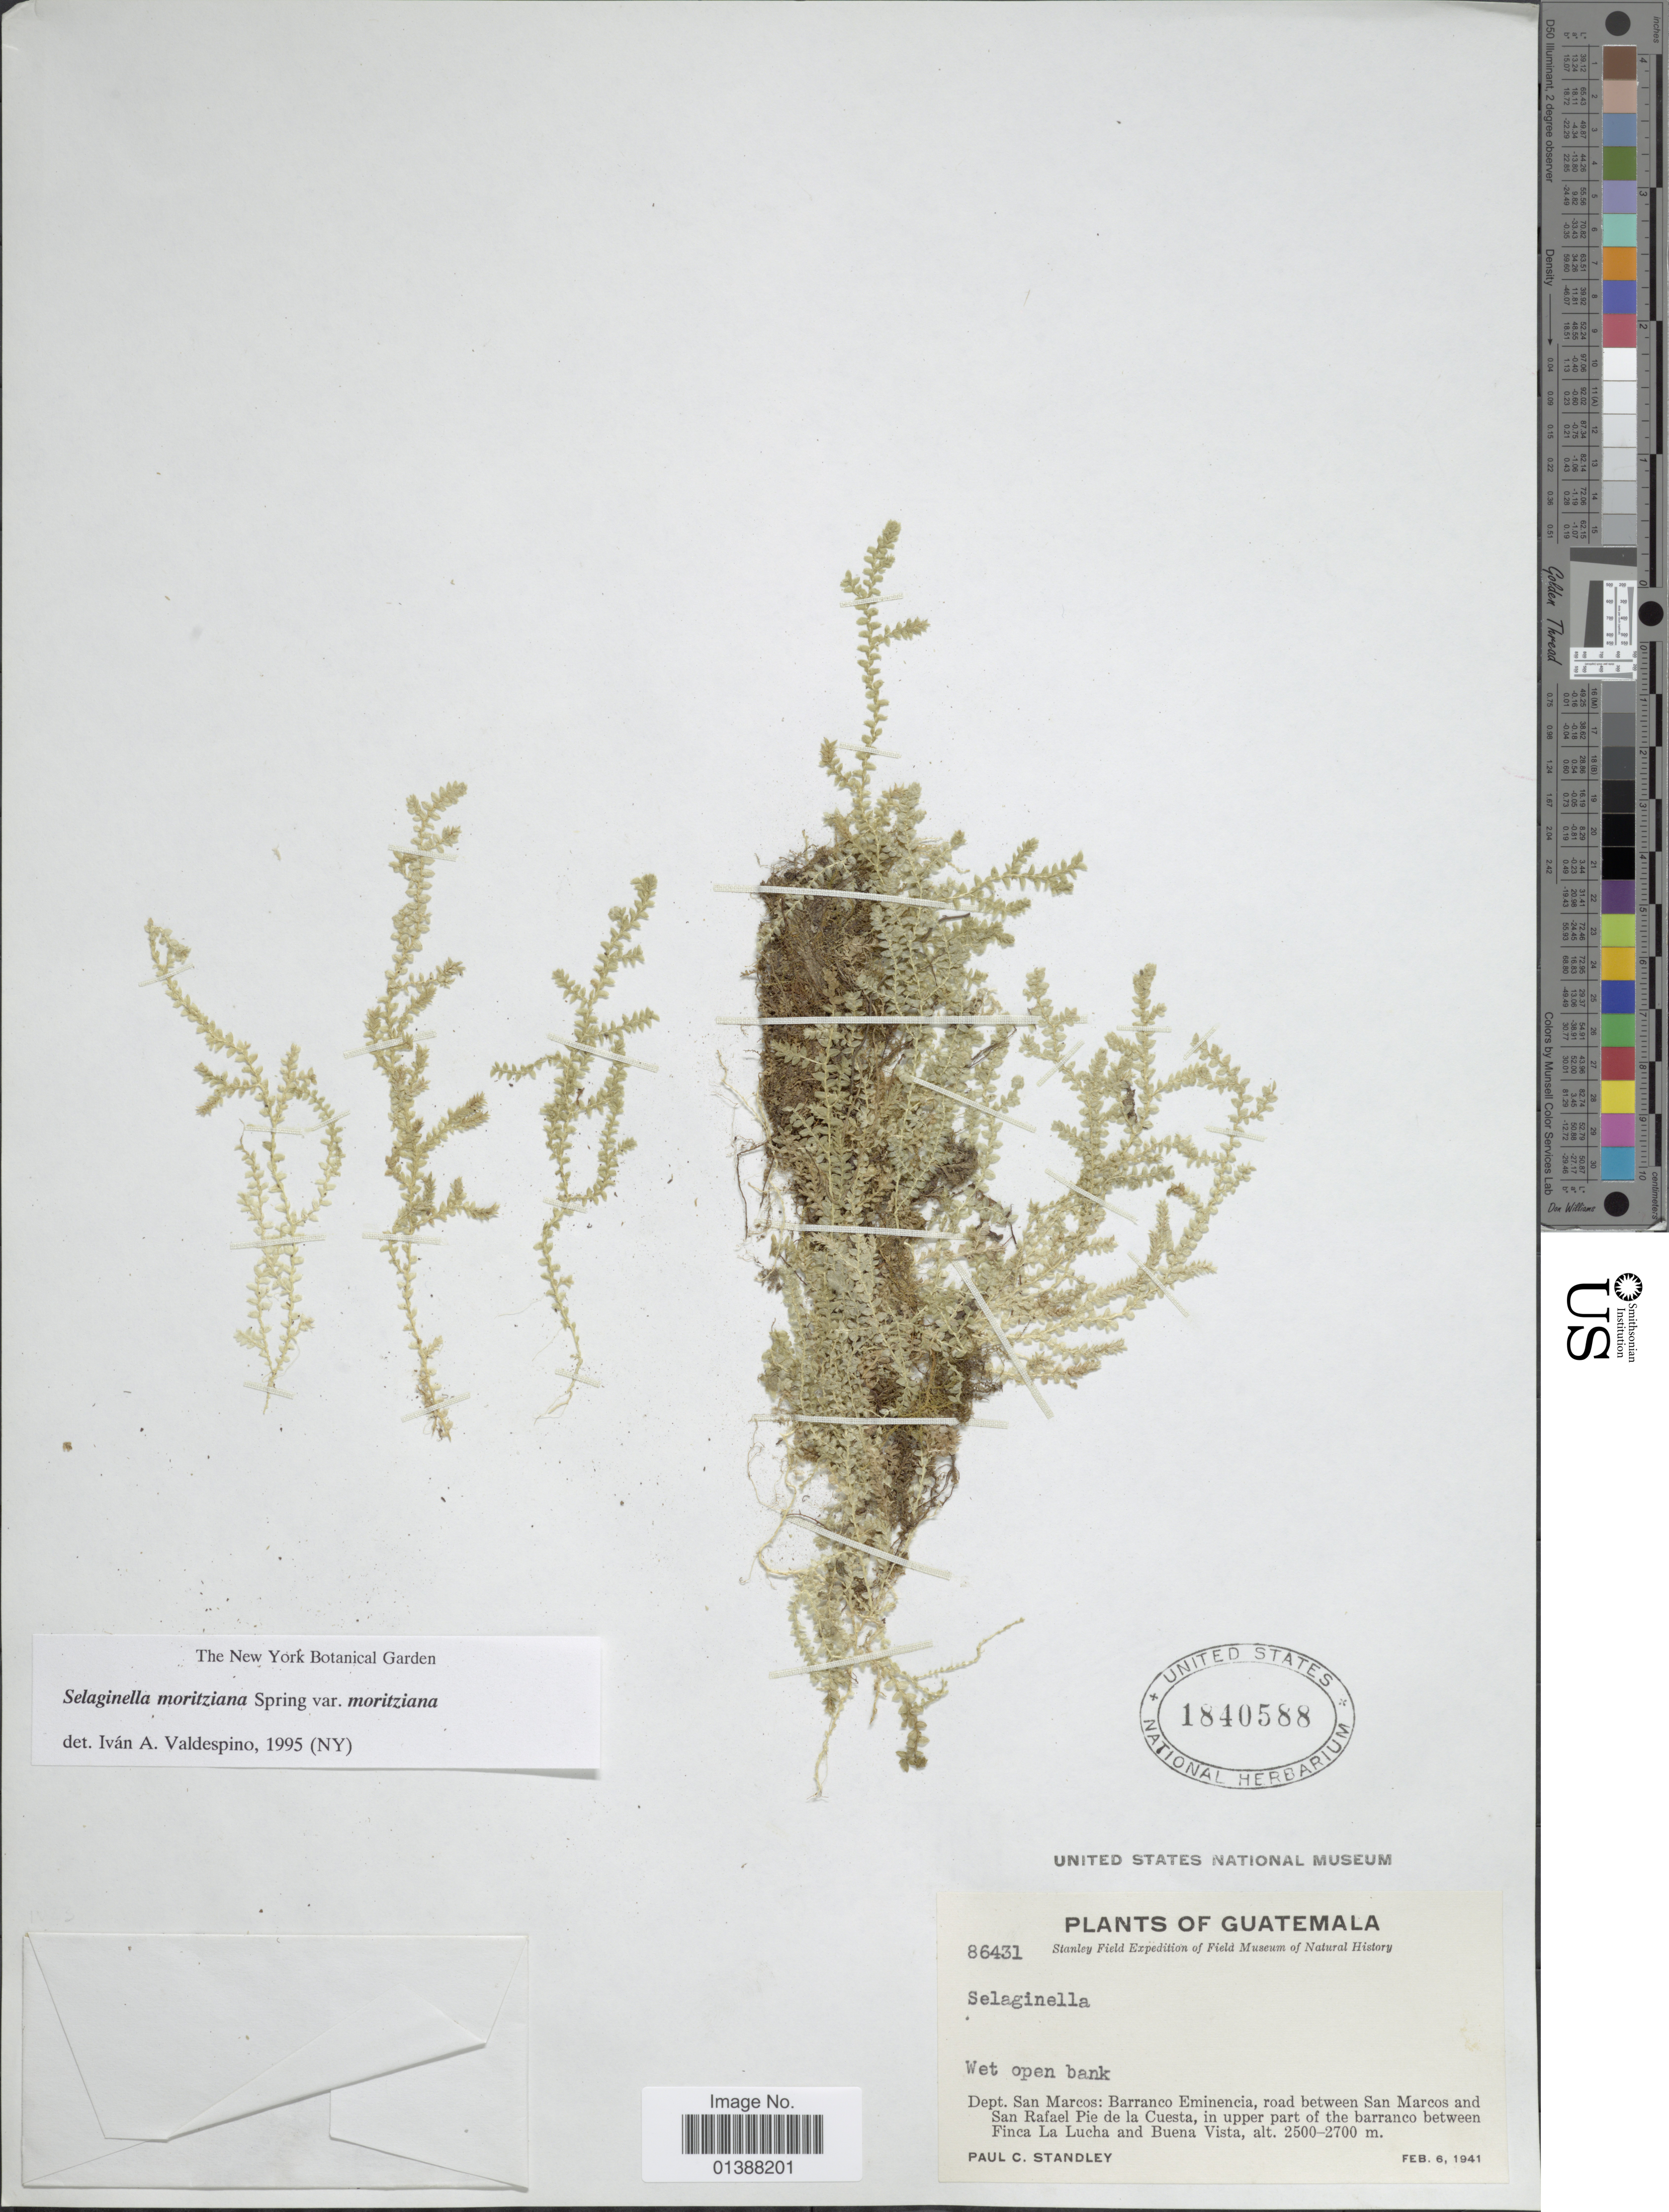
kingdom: Plantae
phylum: Tracheophyta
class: Lycopodiopsida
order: Selaginellales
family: Selaginellaceae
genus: Selaginella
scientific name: Selaginella moritziana var. moritziana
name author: Spring ex Klotzsch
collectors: P. C. Standley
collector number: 86431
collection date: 1941-02-06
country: Guatemala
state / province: San Marcos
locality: Dept San Marcos: Barranco Eminencia, road between San Marcos and San Rafael Pie de la Cuesta, in upper part of the barranco between Finca La Lucha and Buena Vista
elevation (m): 2500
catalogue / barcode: US 1840588